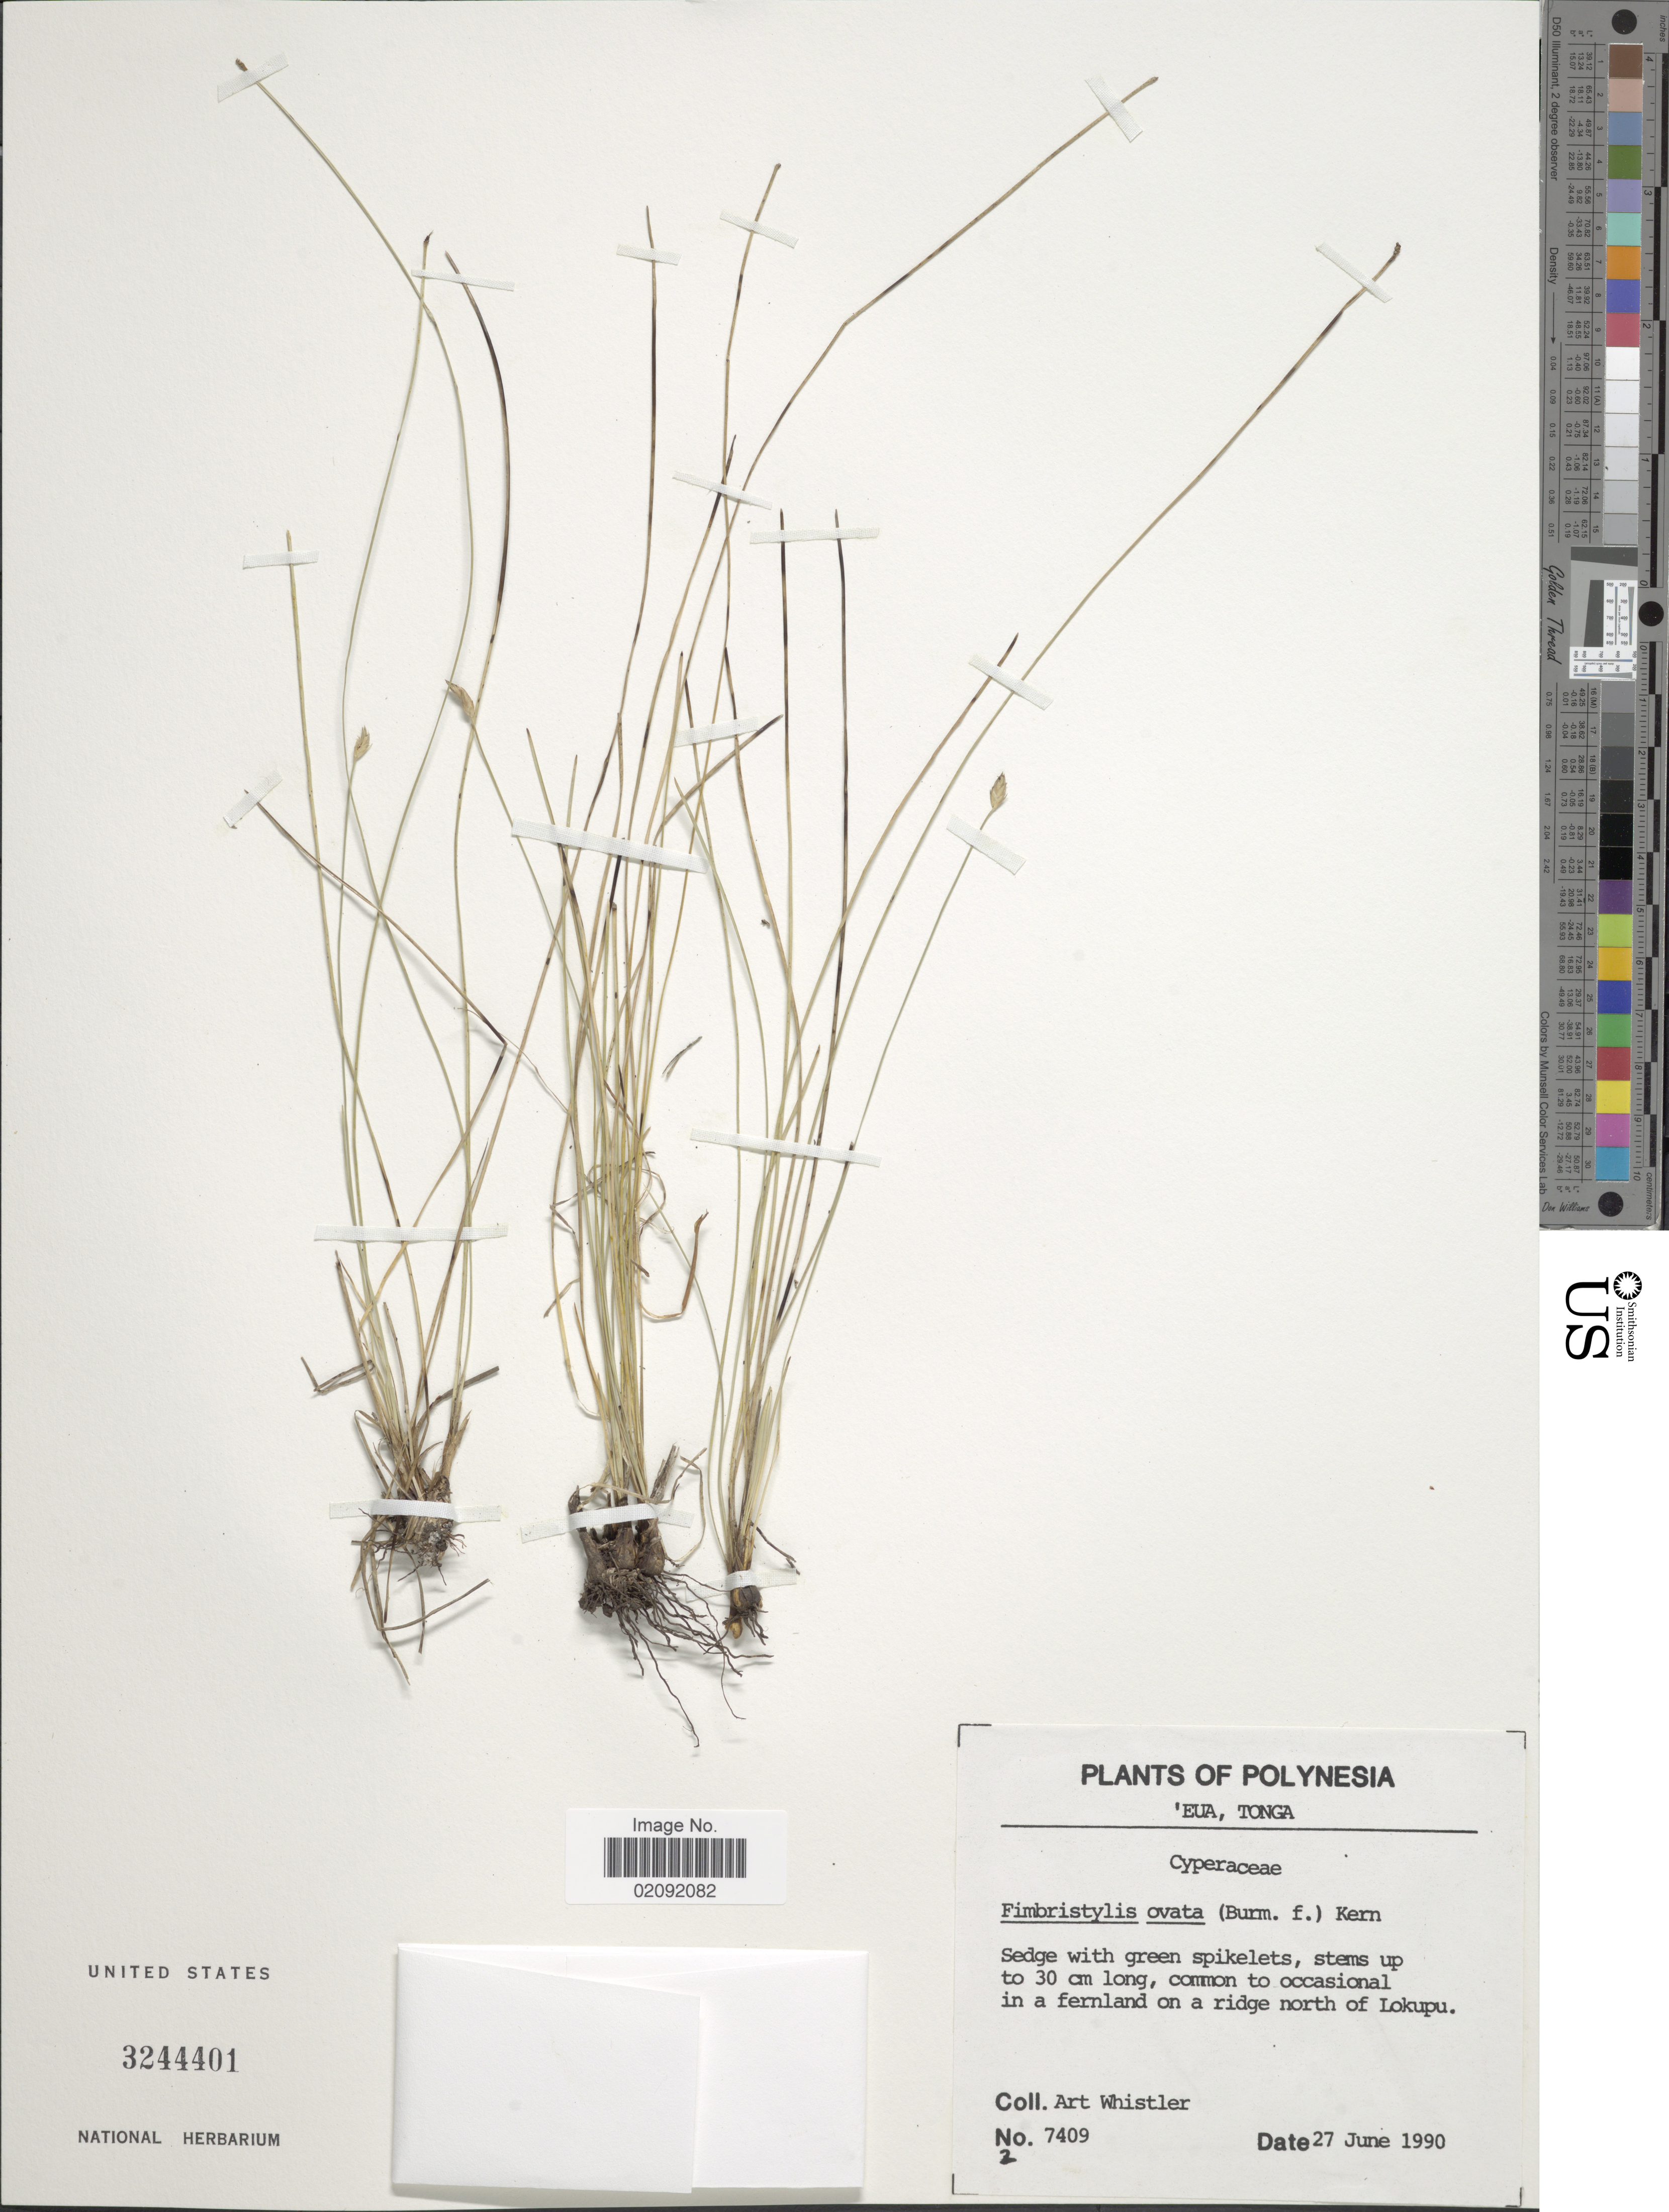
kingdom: Plantae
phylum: Tracheophyta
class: Liliopsida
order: Poales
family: Cyperaceae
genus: Abildgaardia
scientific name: Abildgaardia ovata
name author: (Burm. f.) Kral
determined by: Strong, Mark T., (BOT), Smithsonian Institution - National Museum of Natural History (UNITED STATES)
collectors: A. Whistler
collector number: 7409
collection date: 1990-06-27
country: Tonga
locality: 'Eua, on a ridge north of Lokupu, Polynesia.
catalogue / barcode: US 3244401